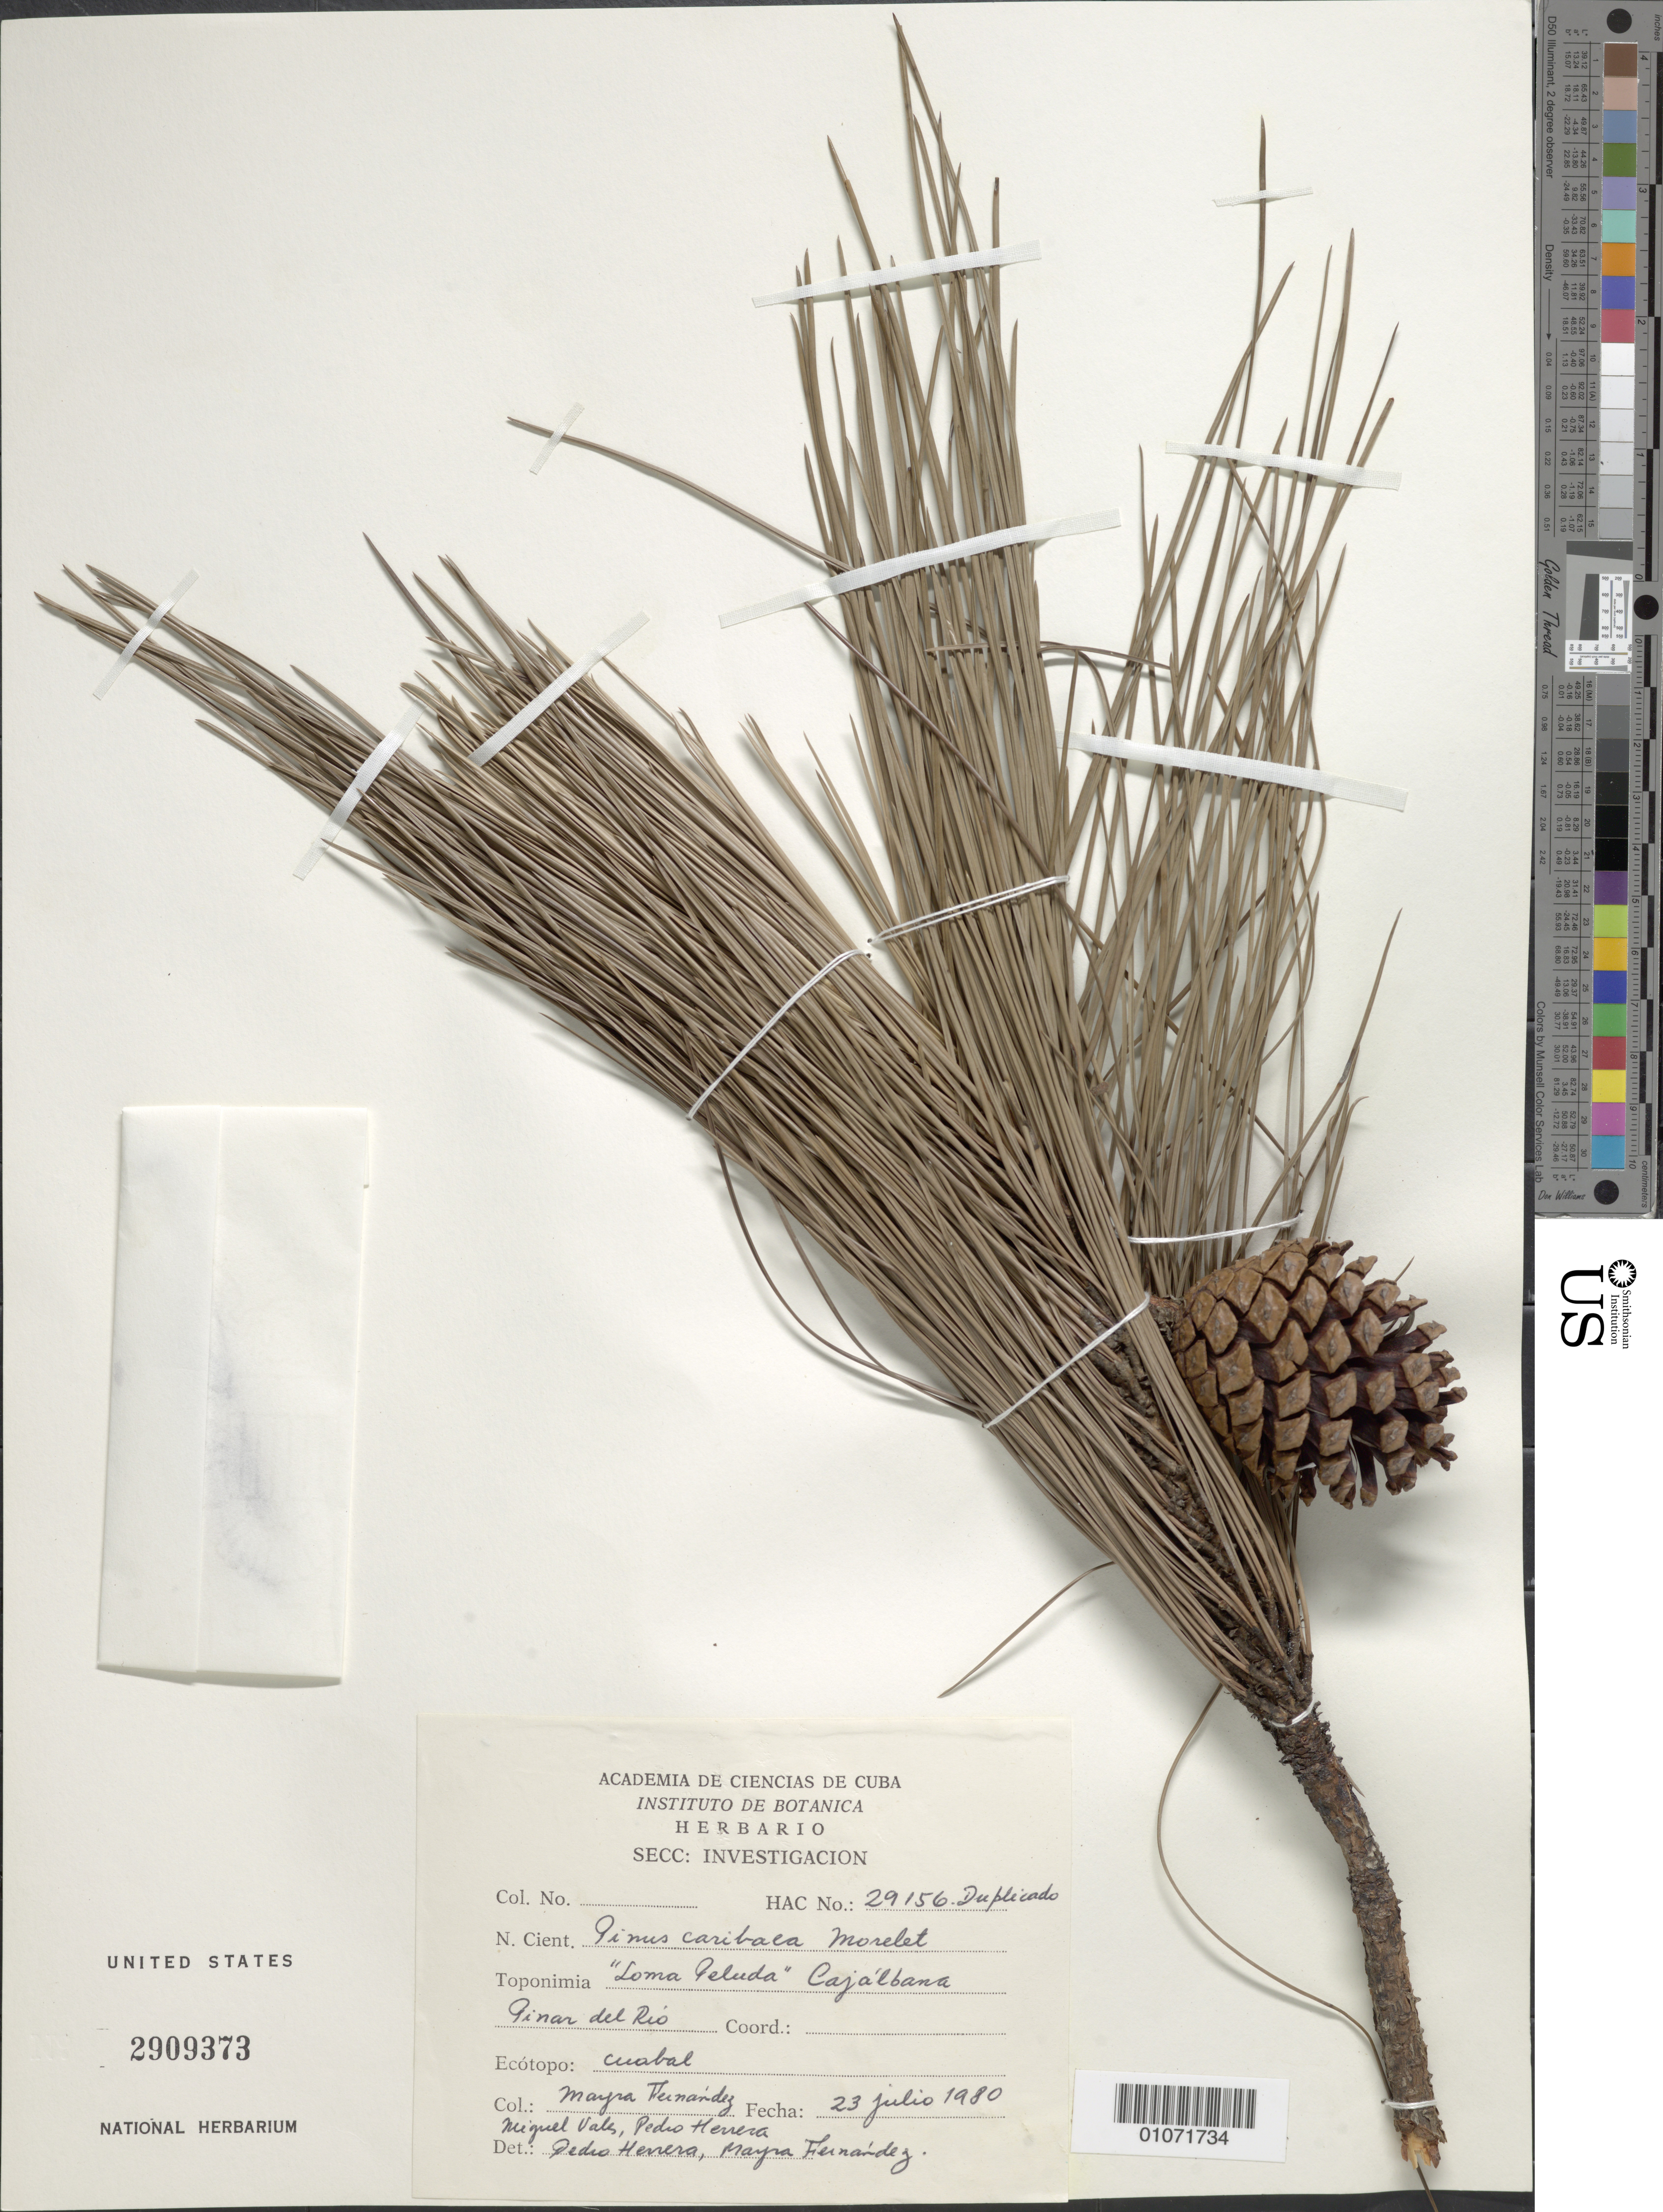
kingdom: Plantae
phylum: Tracheophyta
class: Pinopsida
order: Pinales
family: Pinaceae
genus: Pinus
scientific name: Pinus caribaea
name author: Morelet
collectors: M. Fernández, J. Vélez & Herrera, P.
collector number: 29156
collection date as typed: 23 Jul 1980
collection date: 1980-07-23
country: Cuba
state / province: Pinar del Rio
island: Cuba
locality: Pinar del Rio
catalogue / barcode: US 2909375